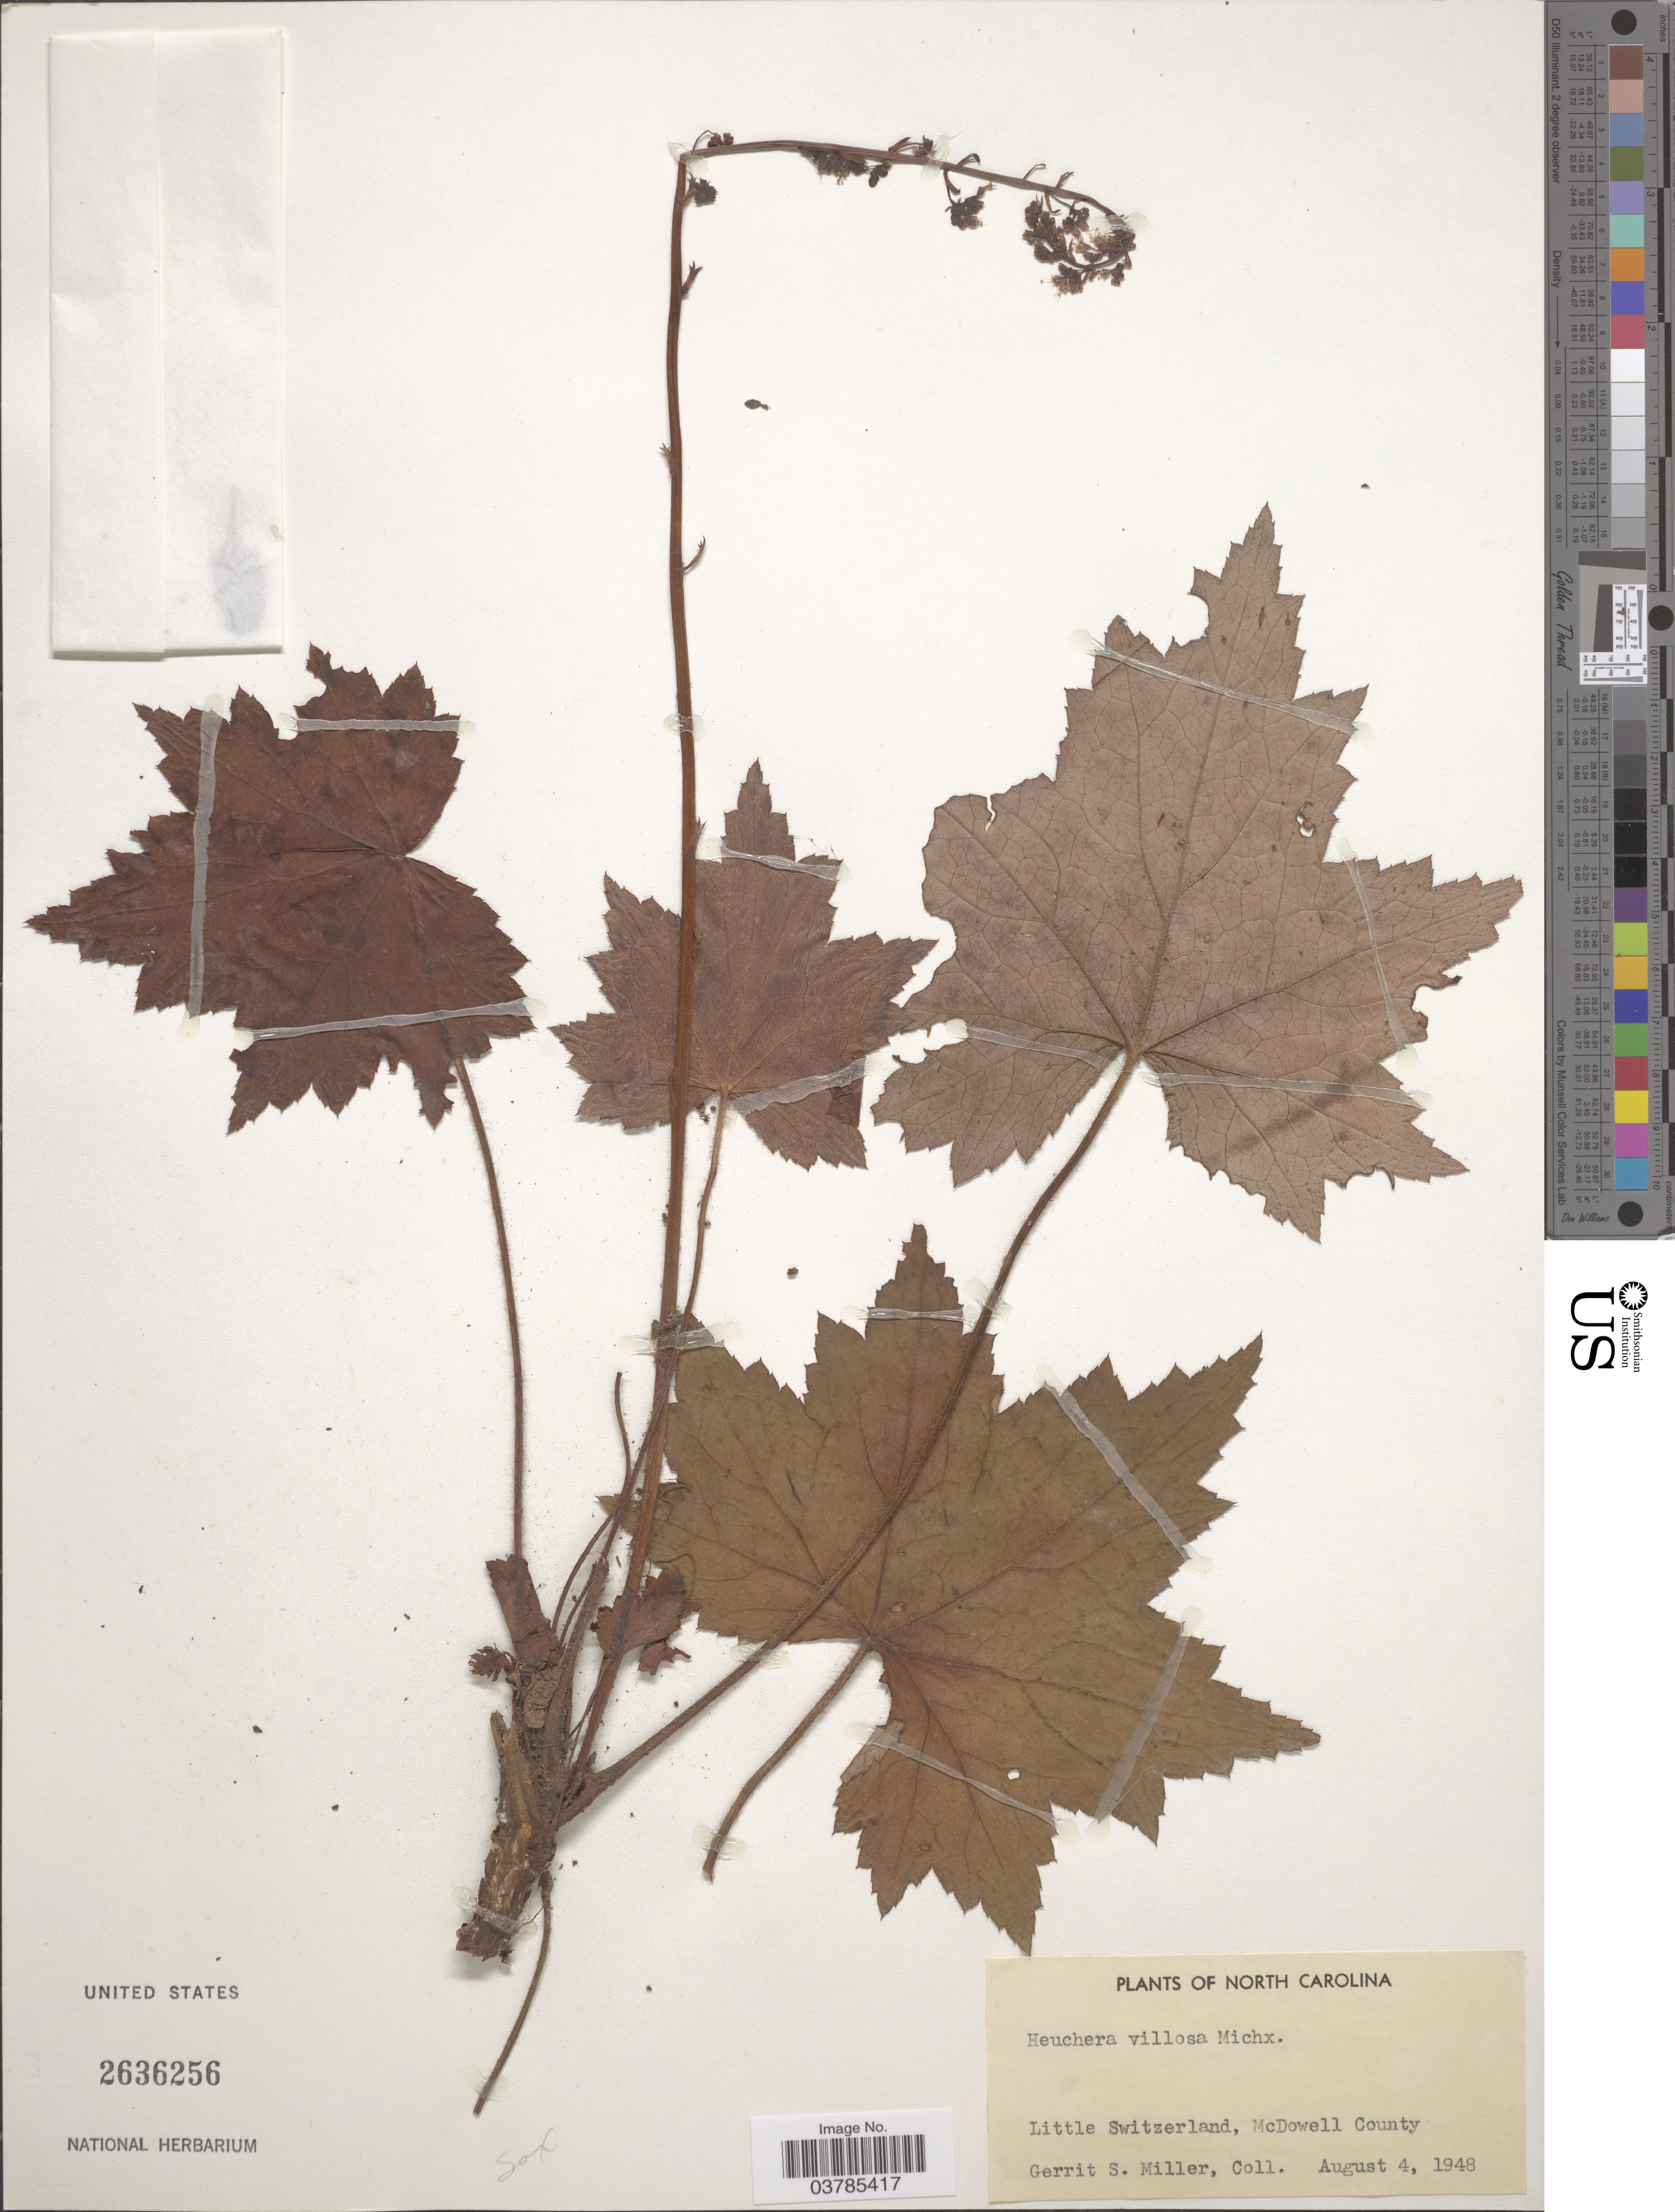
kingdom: Plantae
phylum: Tracheophyta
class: Magnoliopsida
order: Saxifragales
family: Saxifragaceae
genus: Heuchera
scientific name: Heuchera villosa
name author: Michx.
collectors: G. S. Miller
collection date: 1948-08-04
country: United States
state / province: North Carolina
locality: Little Switzerland, McDowell County.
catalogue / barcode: US 2636256